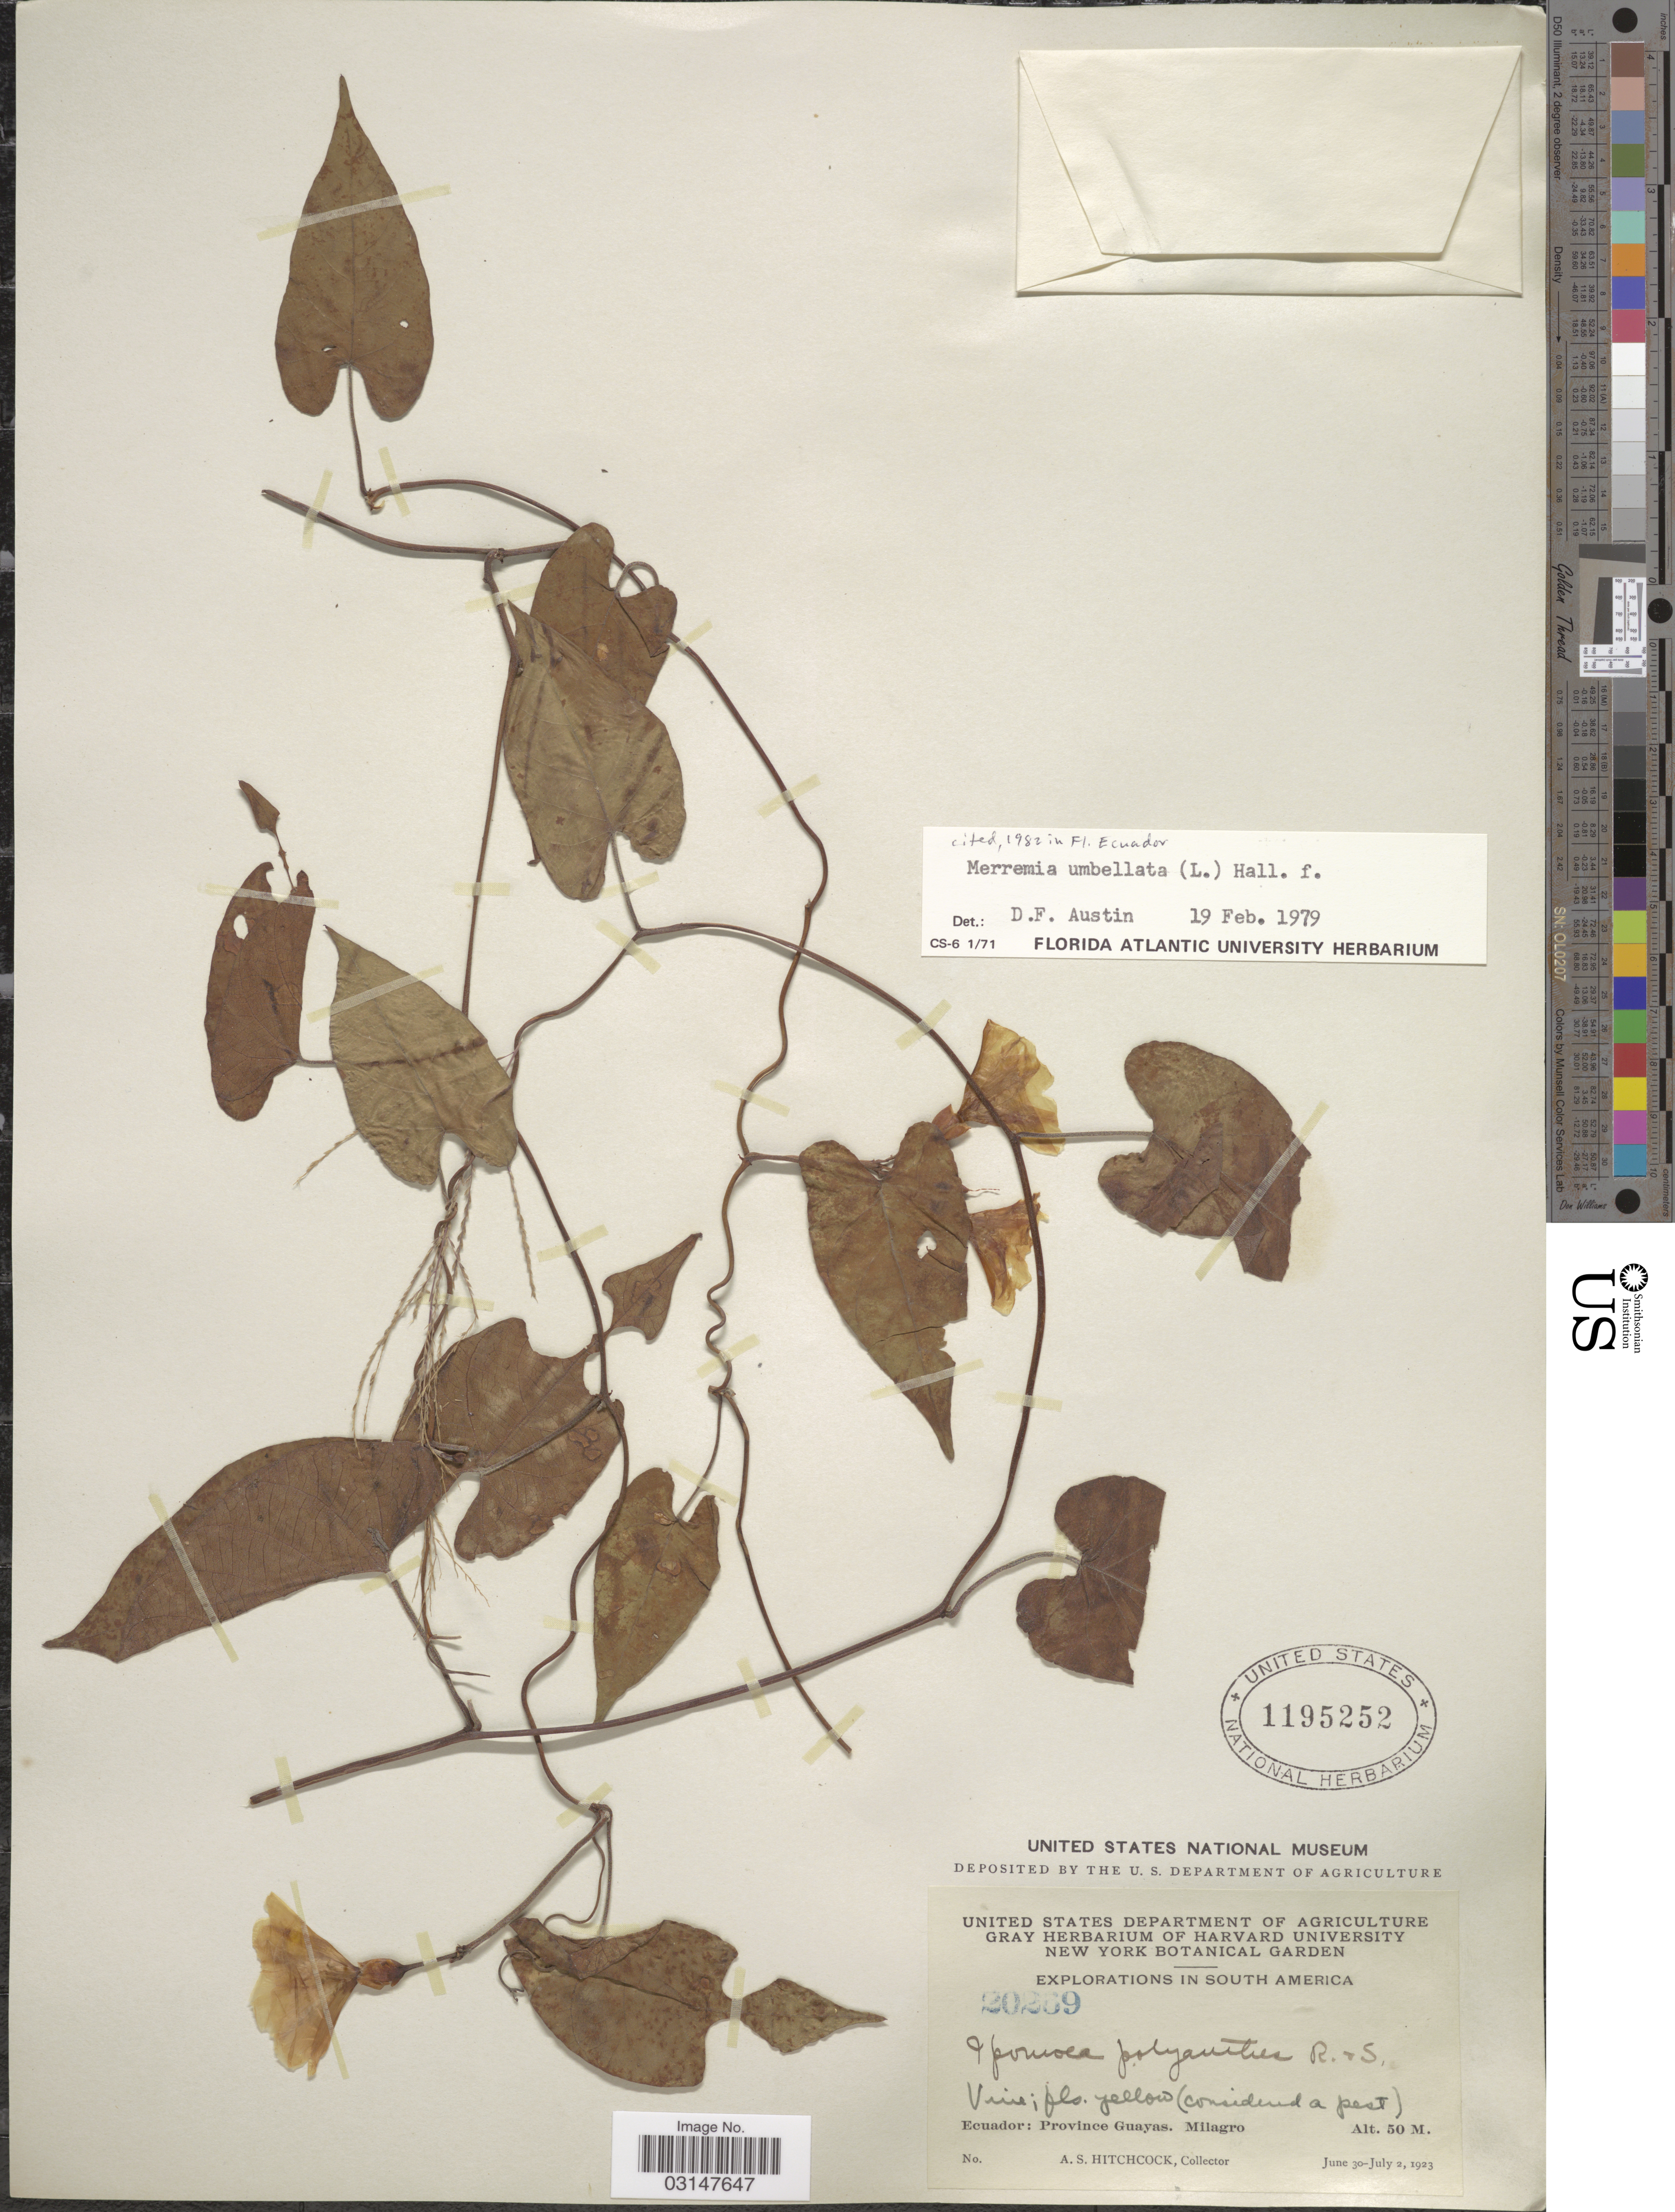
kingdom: Plantae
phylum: Tracheophyta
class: Magnoliopsida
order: Solanales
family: Convolvulaceae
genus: Camonea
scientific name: Camonea umbellata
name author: (L.) A. R. Simões & Staples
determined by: Strong, Mark T., (BOT), Smithsonian Institution - National Museum of Natural History (UNITED STATES)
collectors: A. S. Hitchcock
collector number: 20269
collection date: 1923-06-30/1923-07-02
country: Ecuador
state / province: Guayas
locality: Milagro.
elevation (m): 50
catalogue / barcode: US 1195252